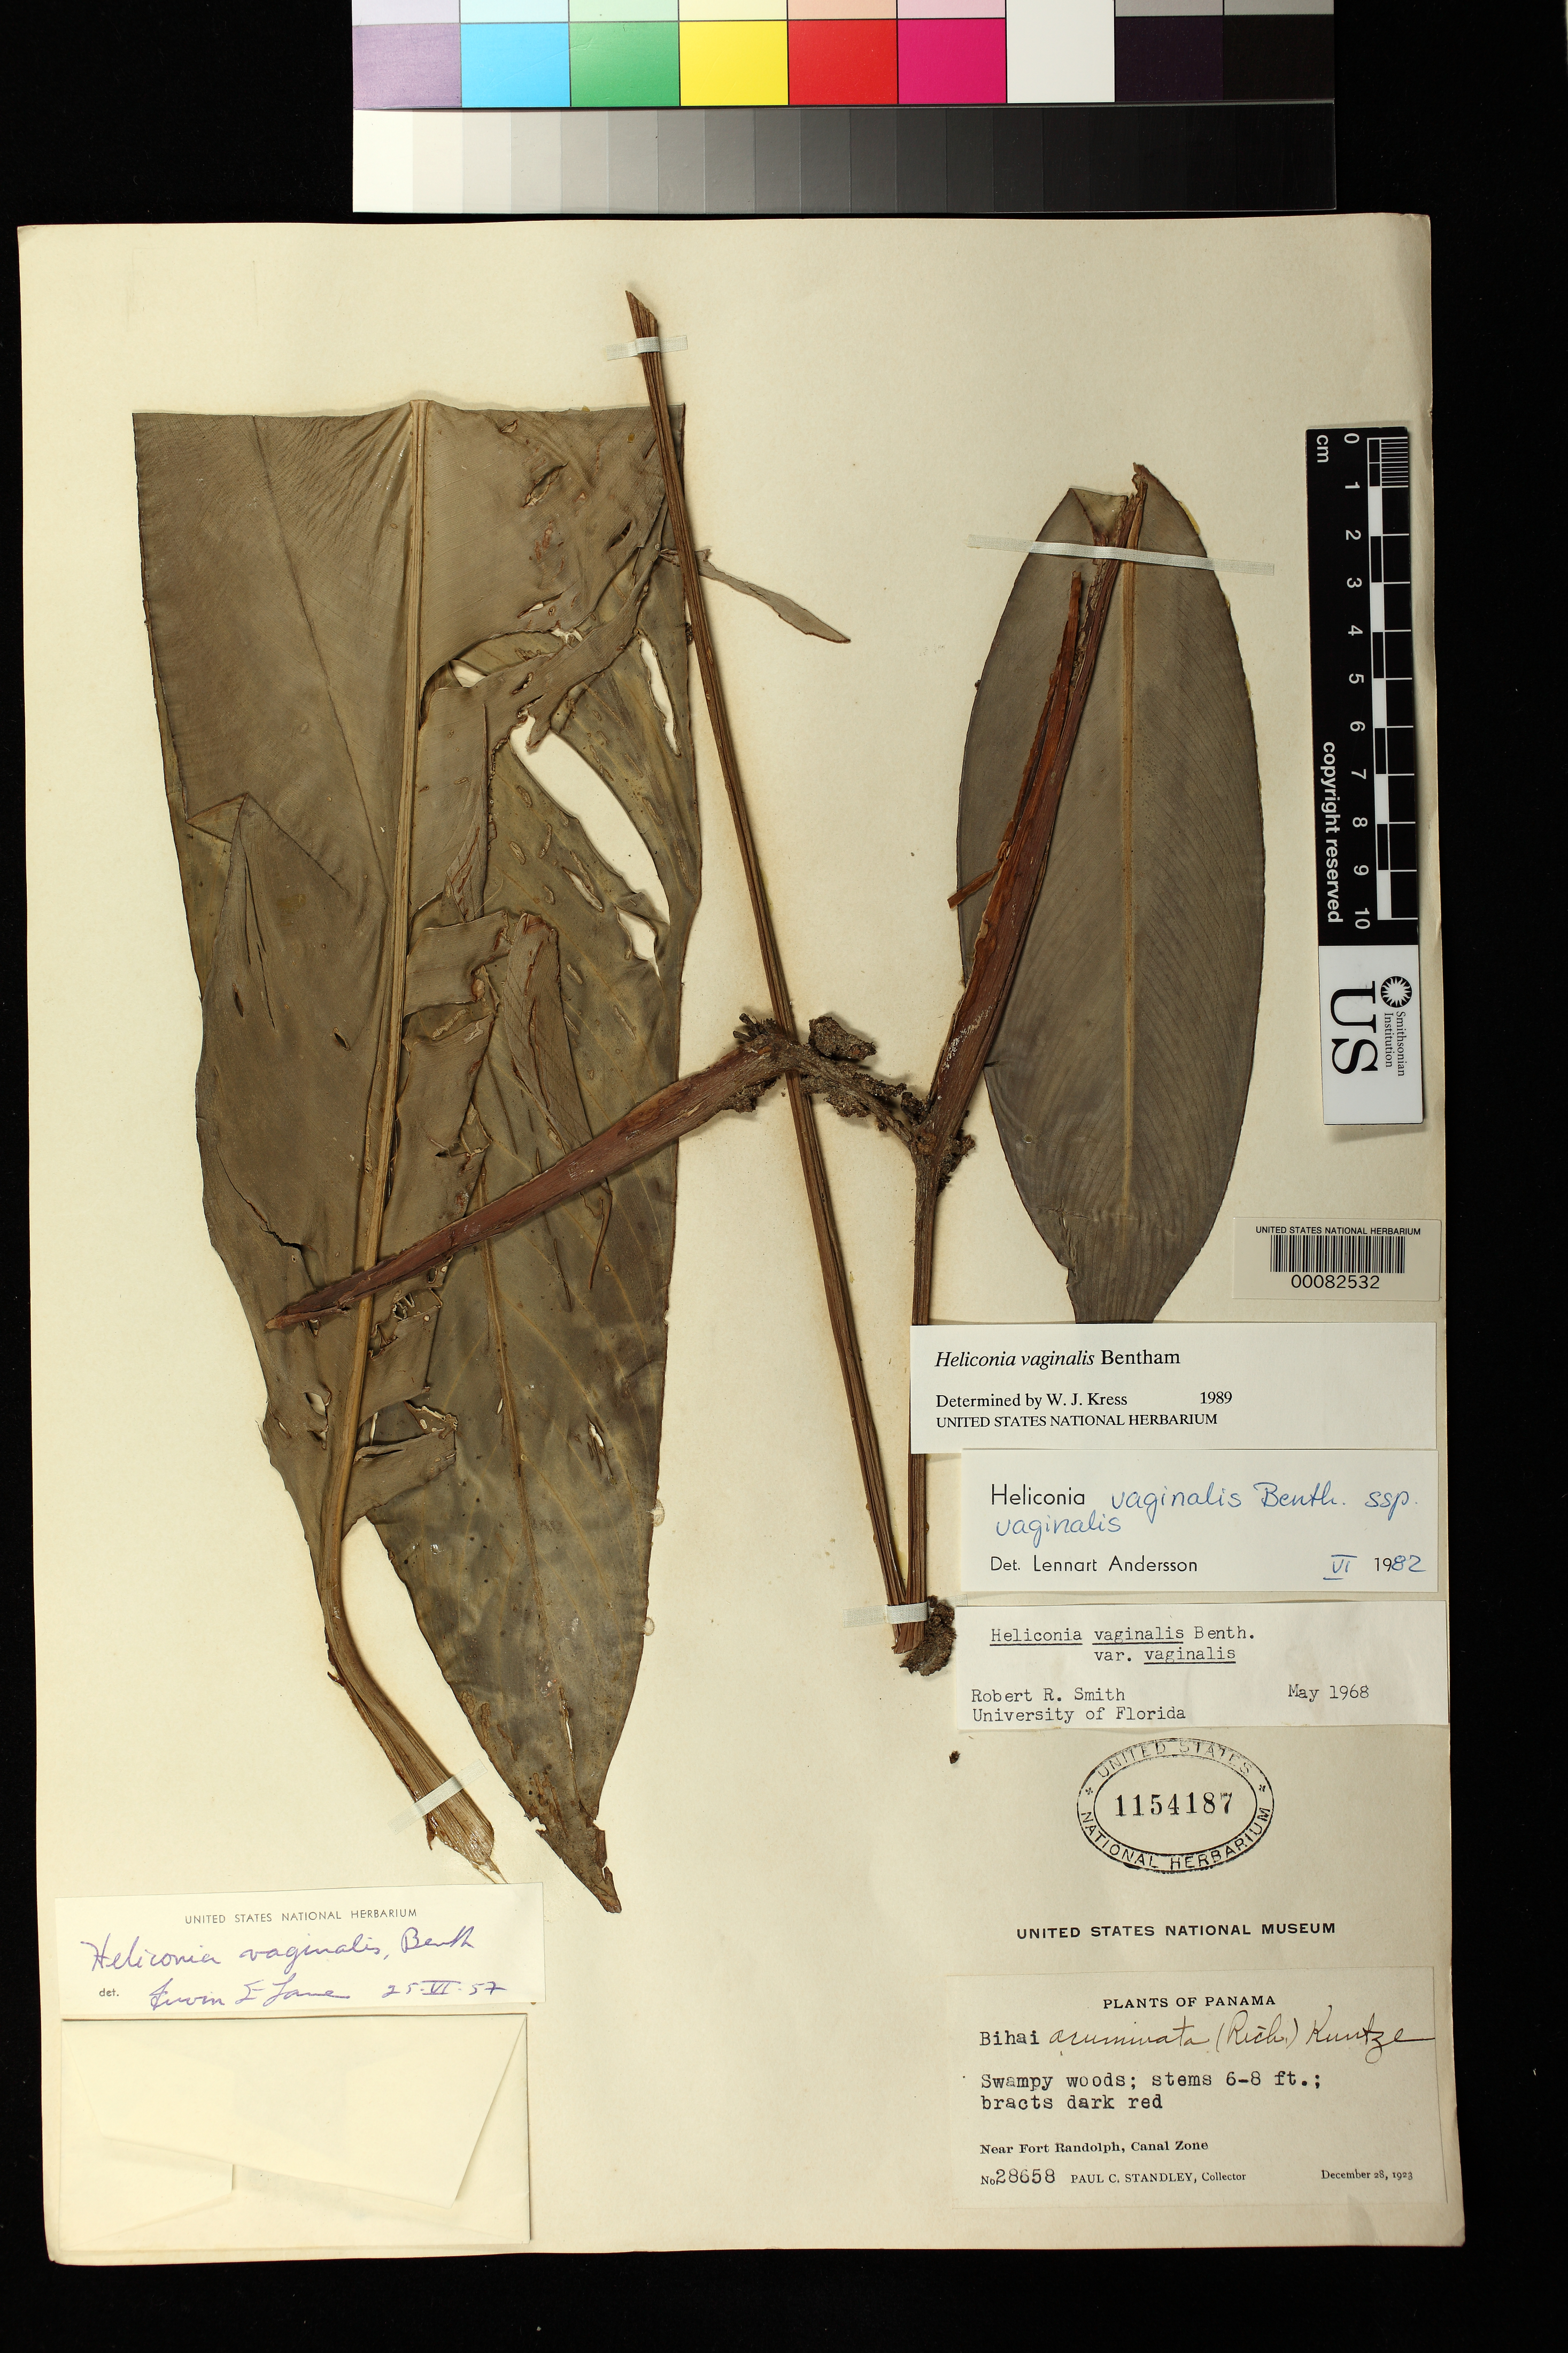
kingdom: Plantae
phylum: Tracheophyta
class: Liliopsida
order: Zingiberales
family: Heliconiaceae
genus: Heliconia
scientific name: Heliconia vaginalis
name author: Benth.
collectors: P. C. Standley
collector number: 28658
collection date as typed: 28 Dec 1923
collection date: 1923-12-28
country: Panama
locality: Near Fort Randolph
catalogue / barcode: US 1154187